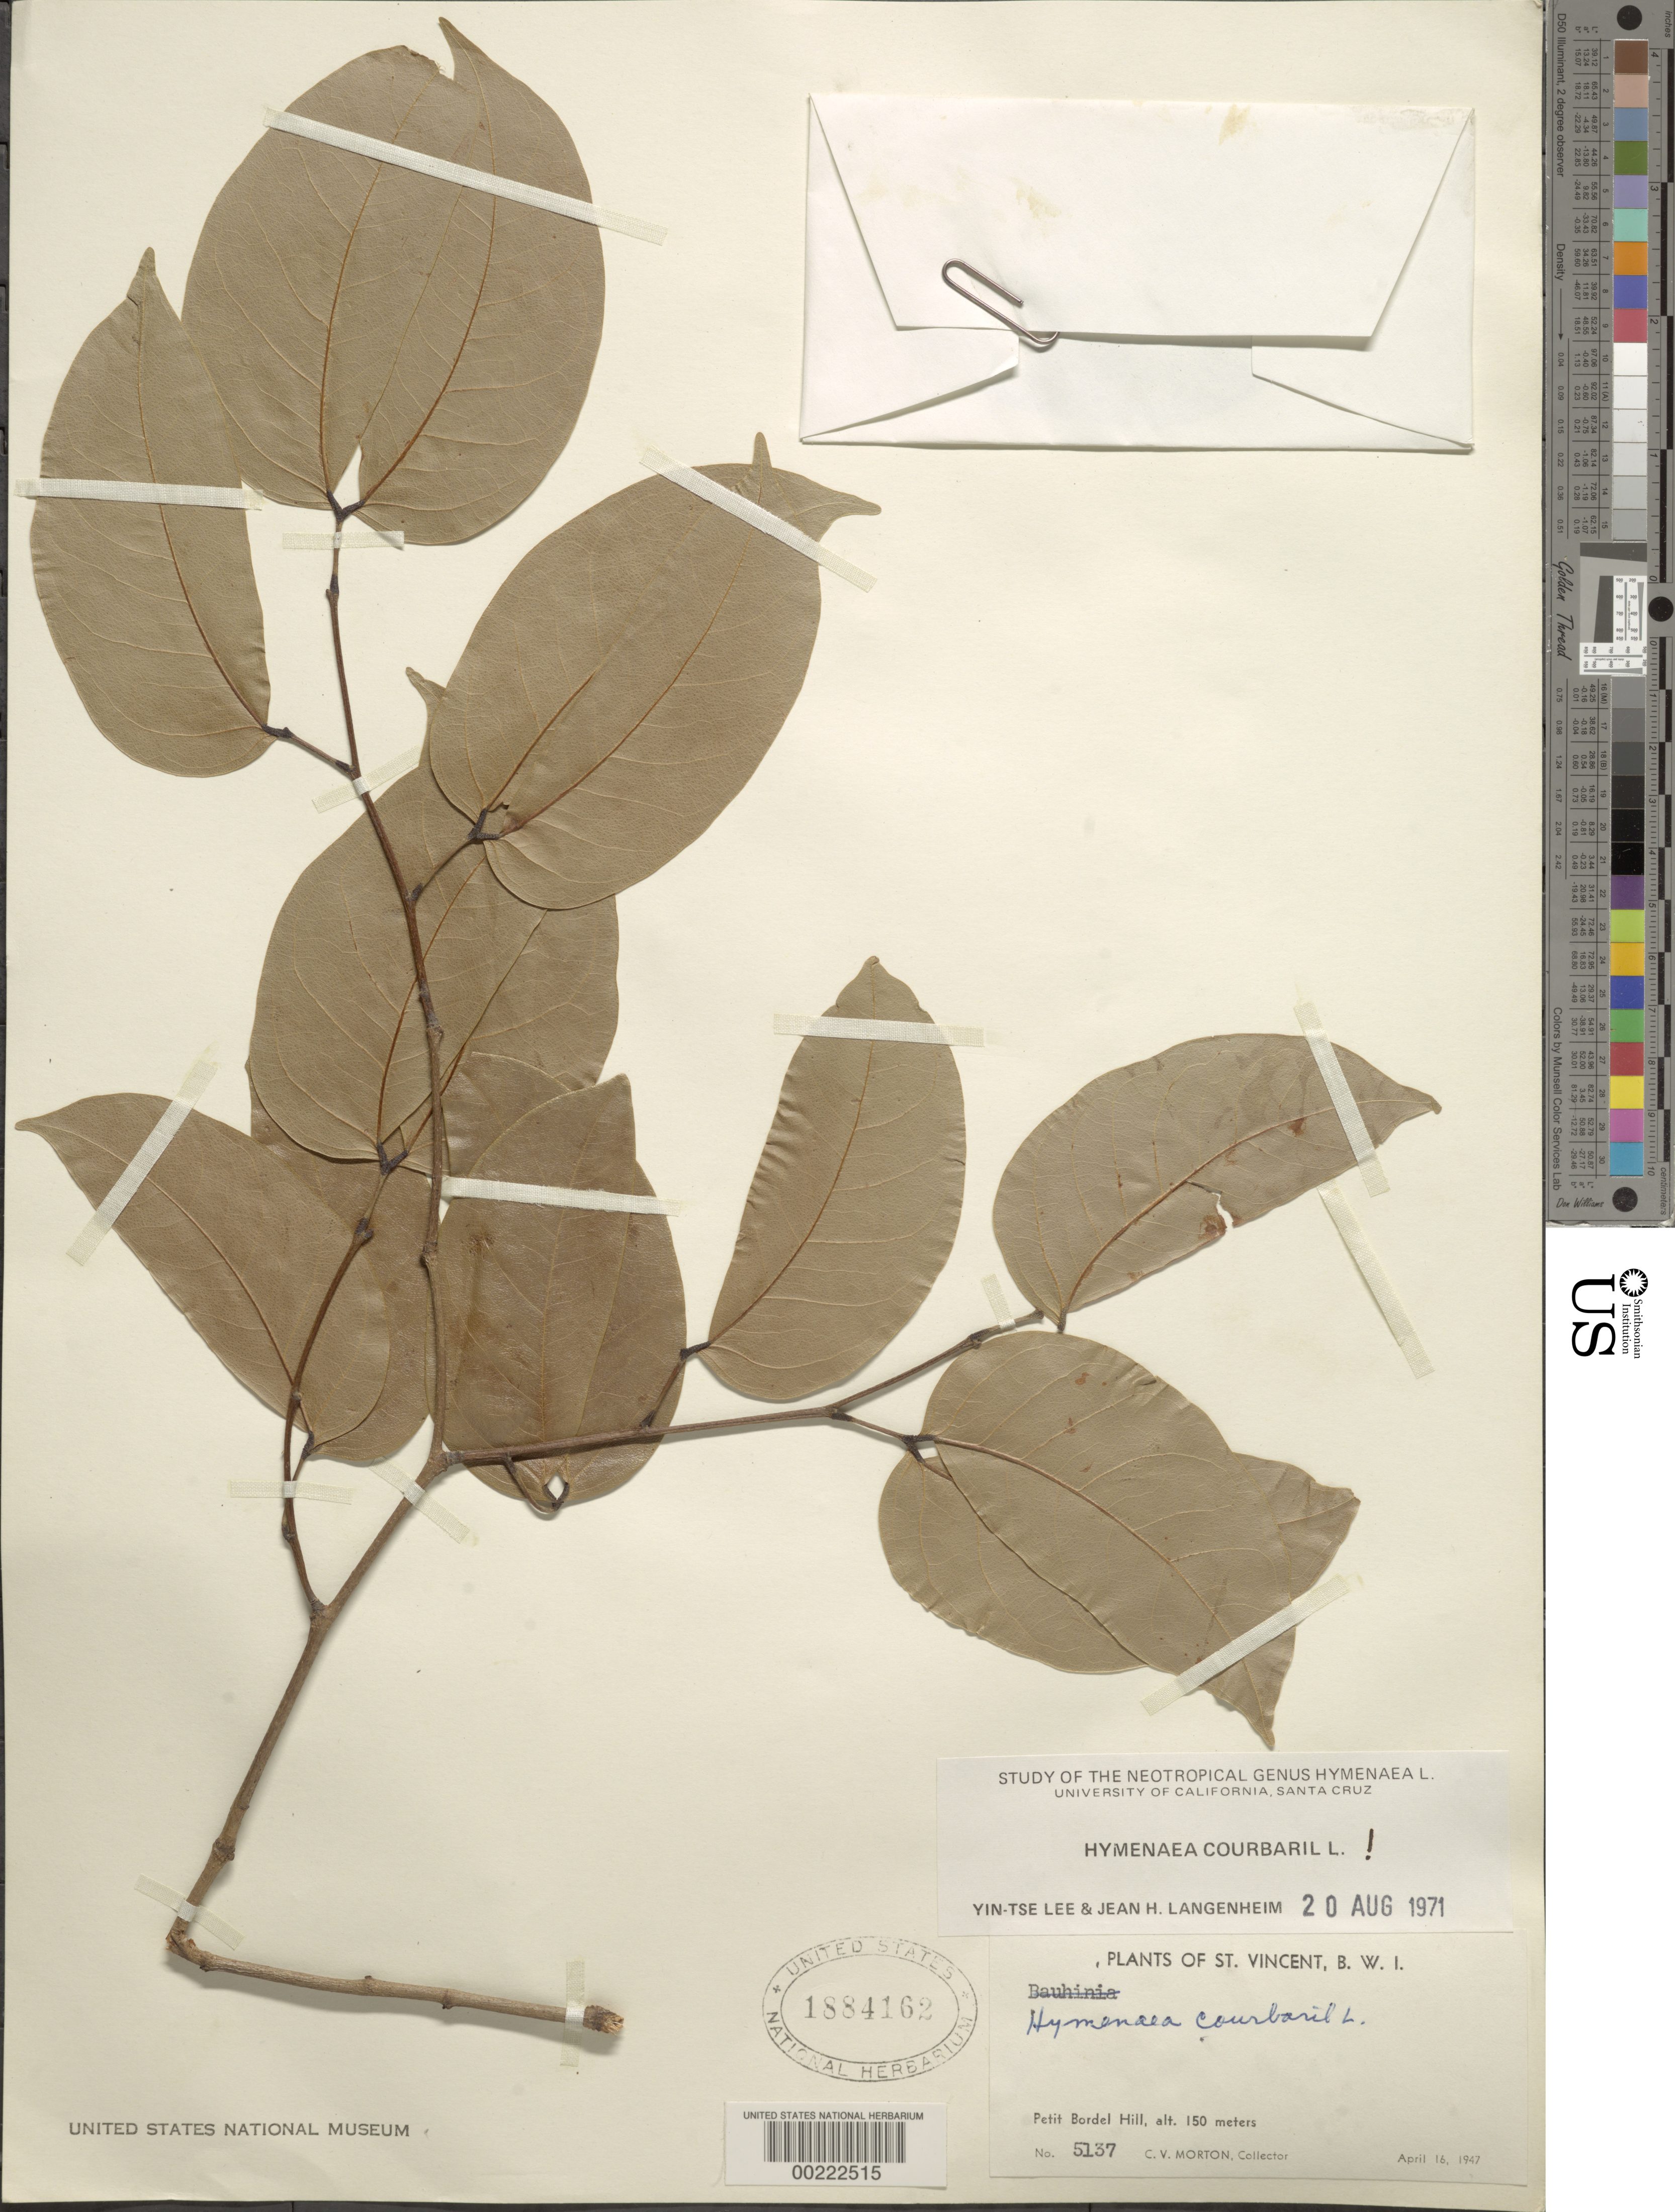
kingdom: Plantae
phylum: Tracheophyta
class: Magnoliopsida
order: Fabales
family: Fabaceae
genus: Hymenaea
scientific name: Hymenaea courbaril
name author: L.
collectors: C. V. Morton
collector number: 5137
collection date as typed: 16 Apr 1947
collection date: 1947-04-16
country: St. Vincent - Grenadines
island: St. Vincent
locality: Petit bordel hill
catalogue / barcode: US 1884162